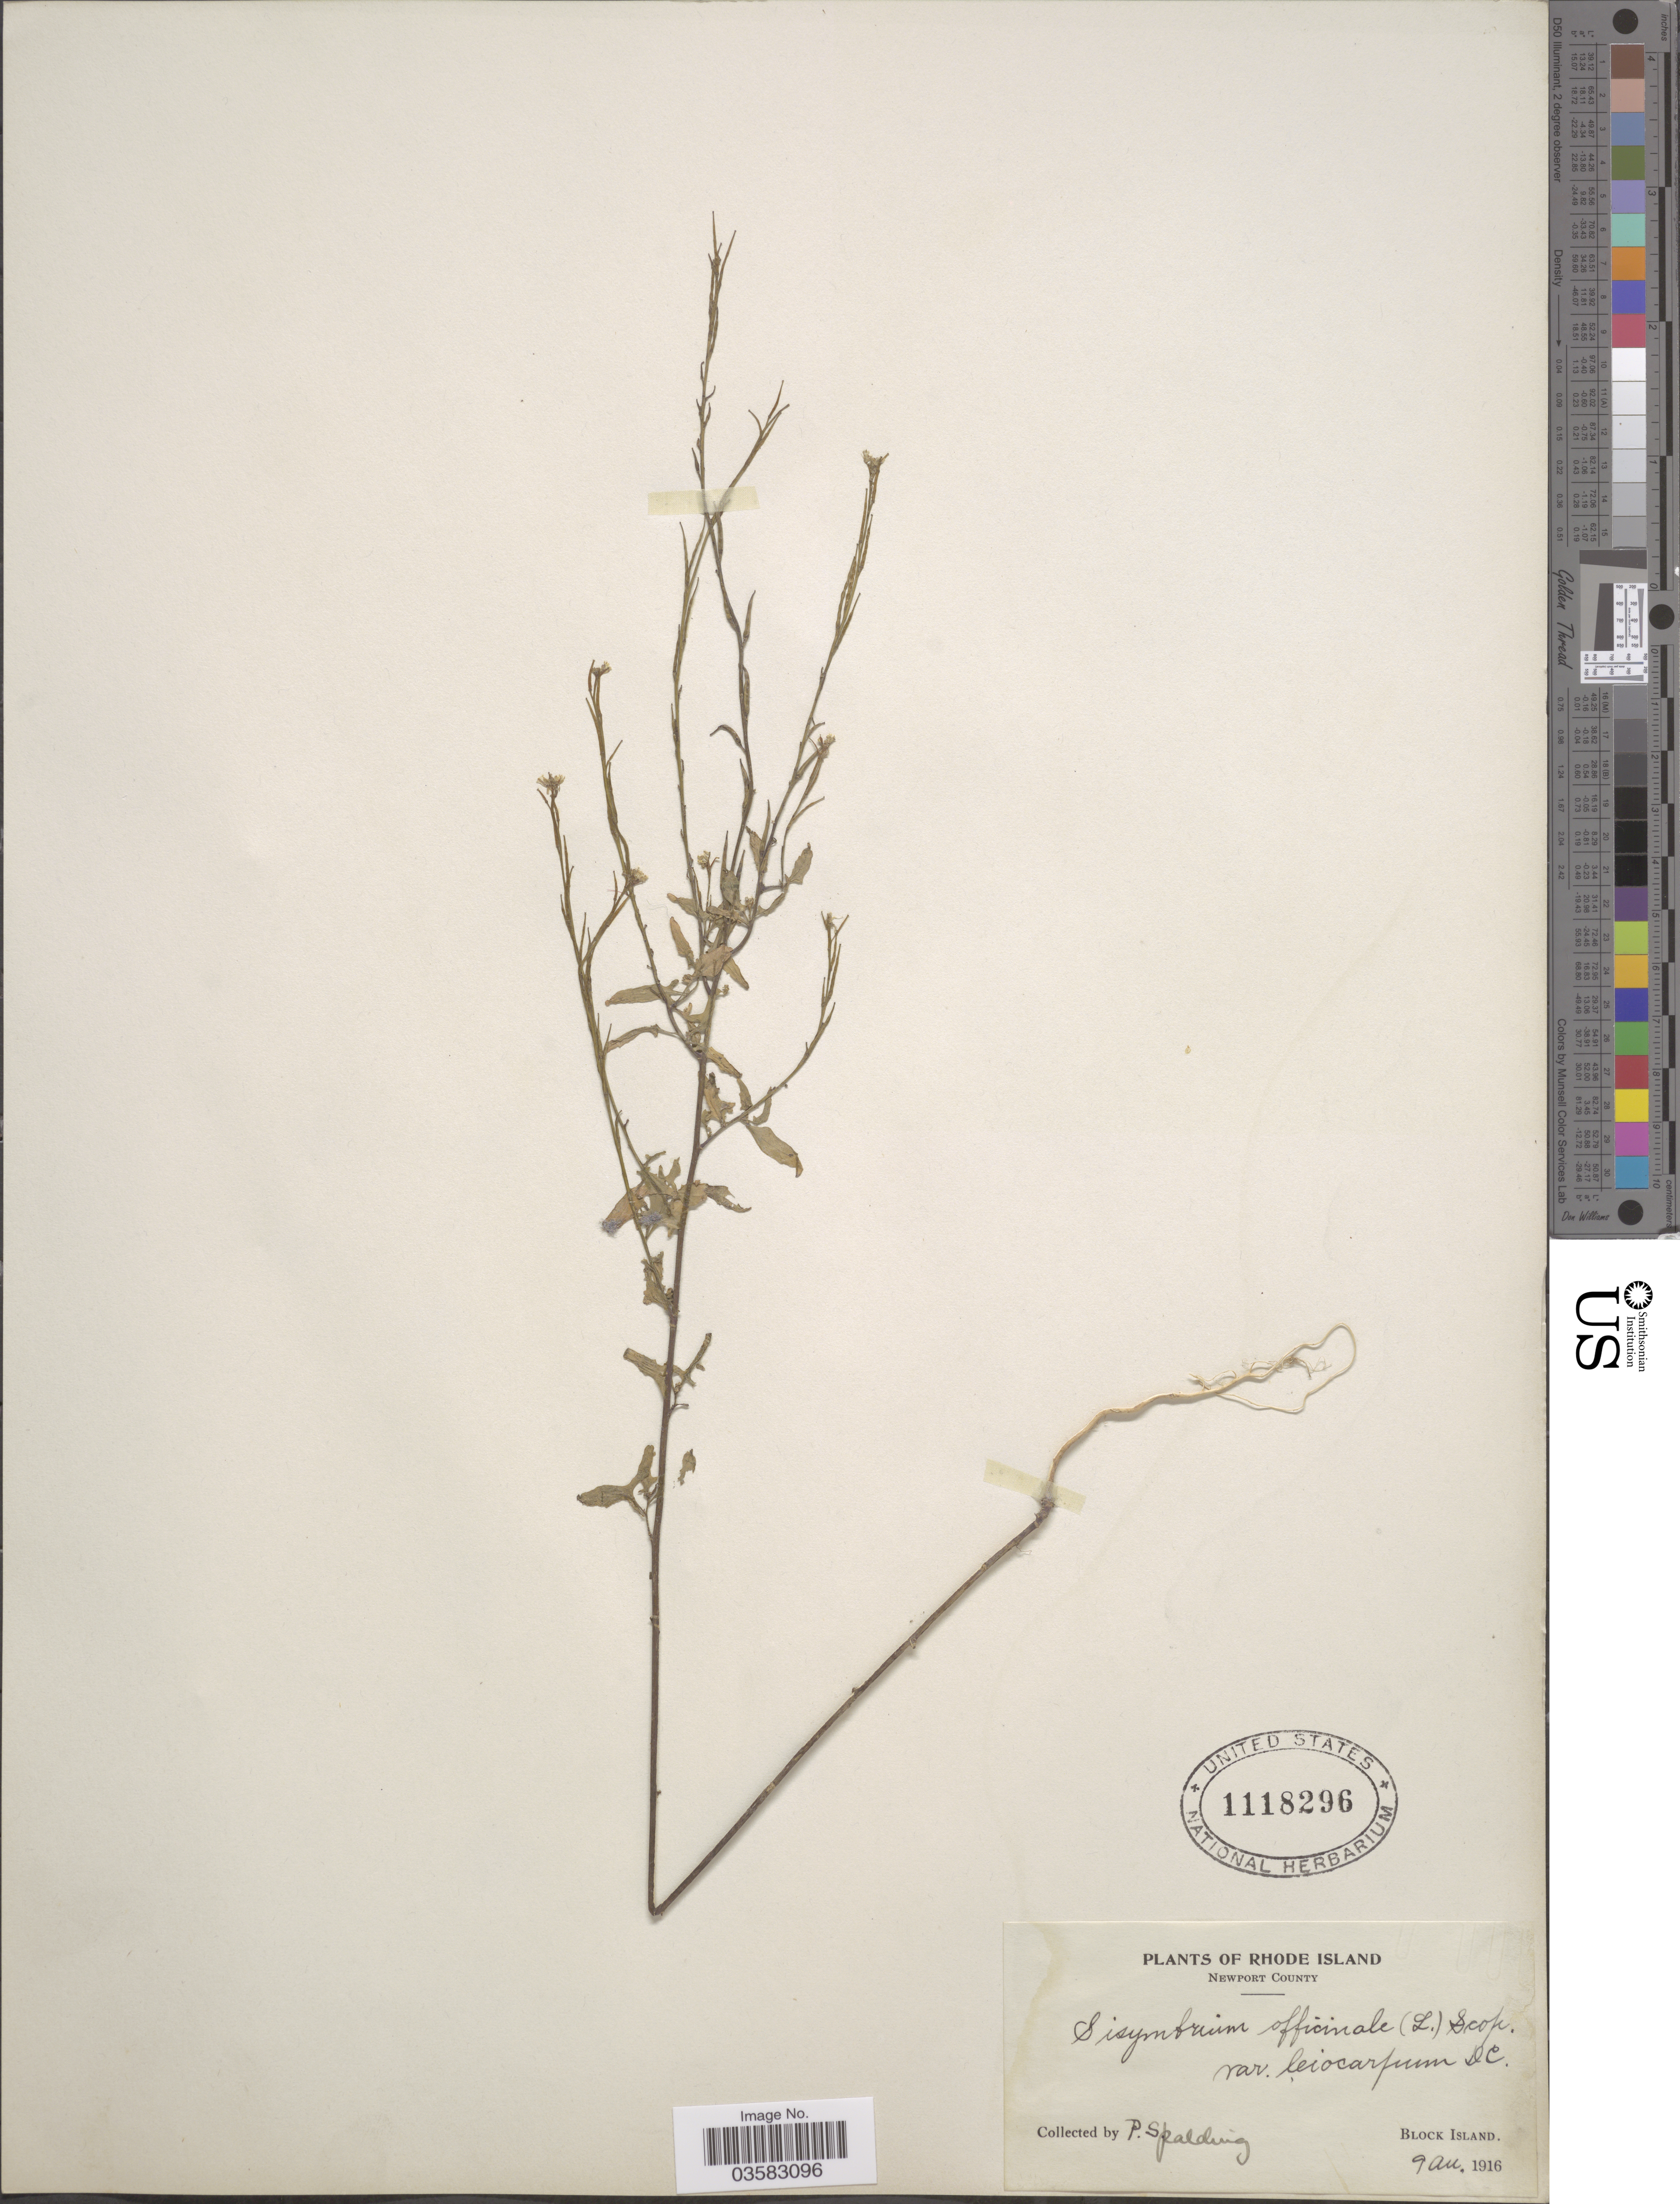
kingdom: Plantae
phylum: Tracheophyta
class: Magnoliopsida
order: Brassicales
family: Brassicaceae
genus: Sisymbrium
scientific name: Sisymbrium officinale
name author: (L.) Scop.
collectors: P. Spalding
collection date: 1916-08-09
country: United States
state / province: Rhode Island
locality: Newport County. Block Island.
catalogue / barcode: US 1118296